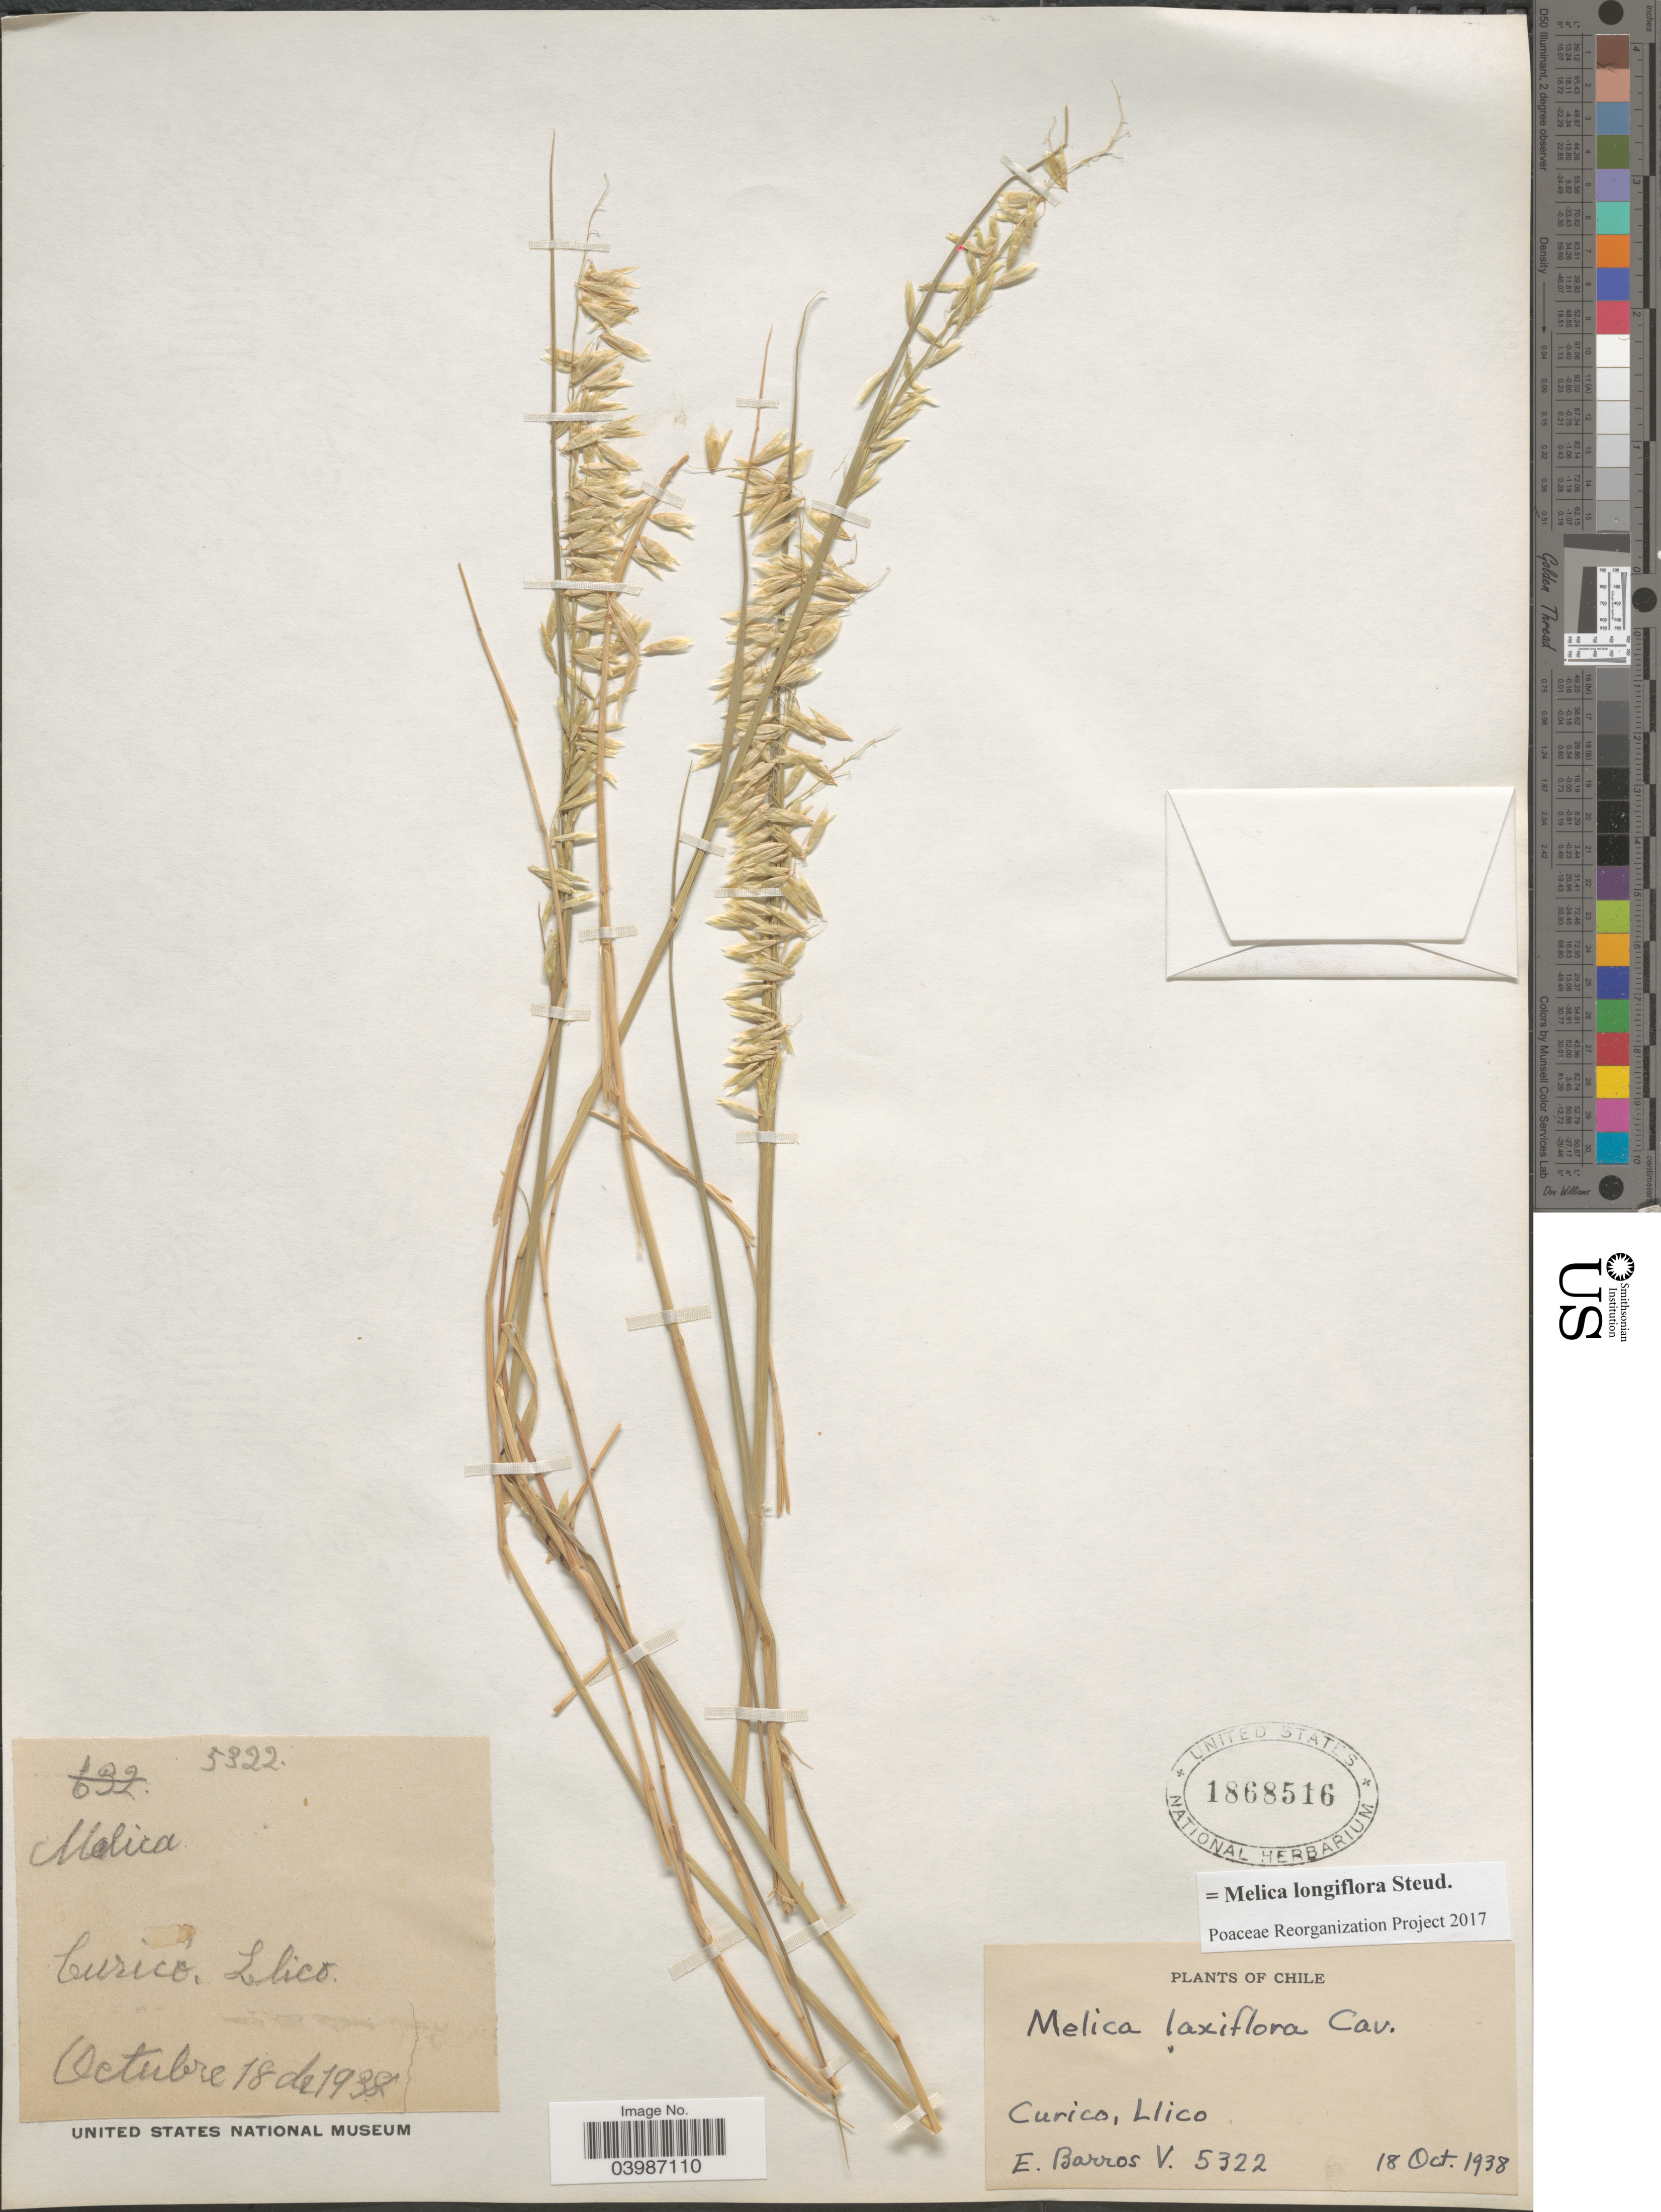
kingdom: Plantae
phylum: Tracheophyta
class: Liliopsida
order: Poales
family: Poaceae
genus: Melica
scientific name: Melica longiflora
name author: Steud.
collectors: E. Barros V.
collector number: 5322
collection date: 1938-10-18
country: Chile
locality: Curico, Llico.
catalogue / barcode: US 1868516